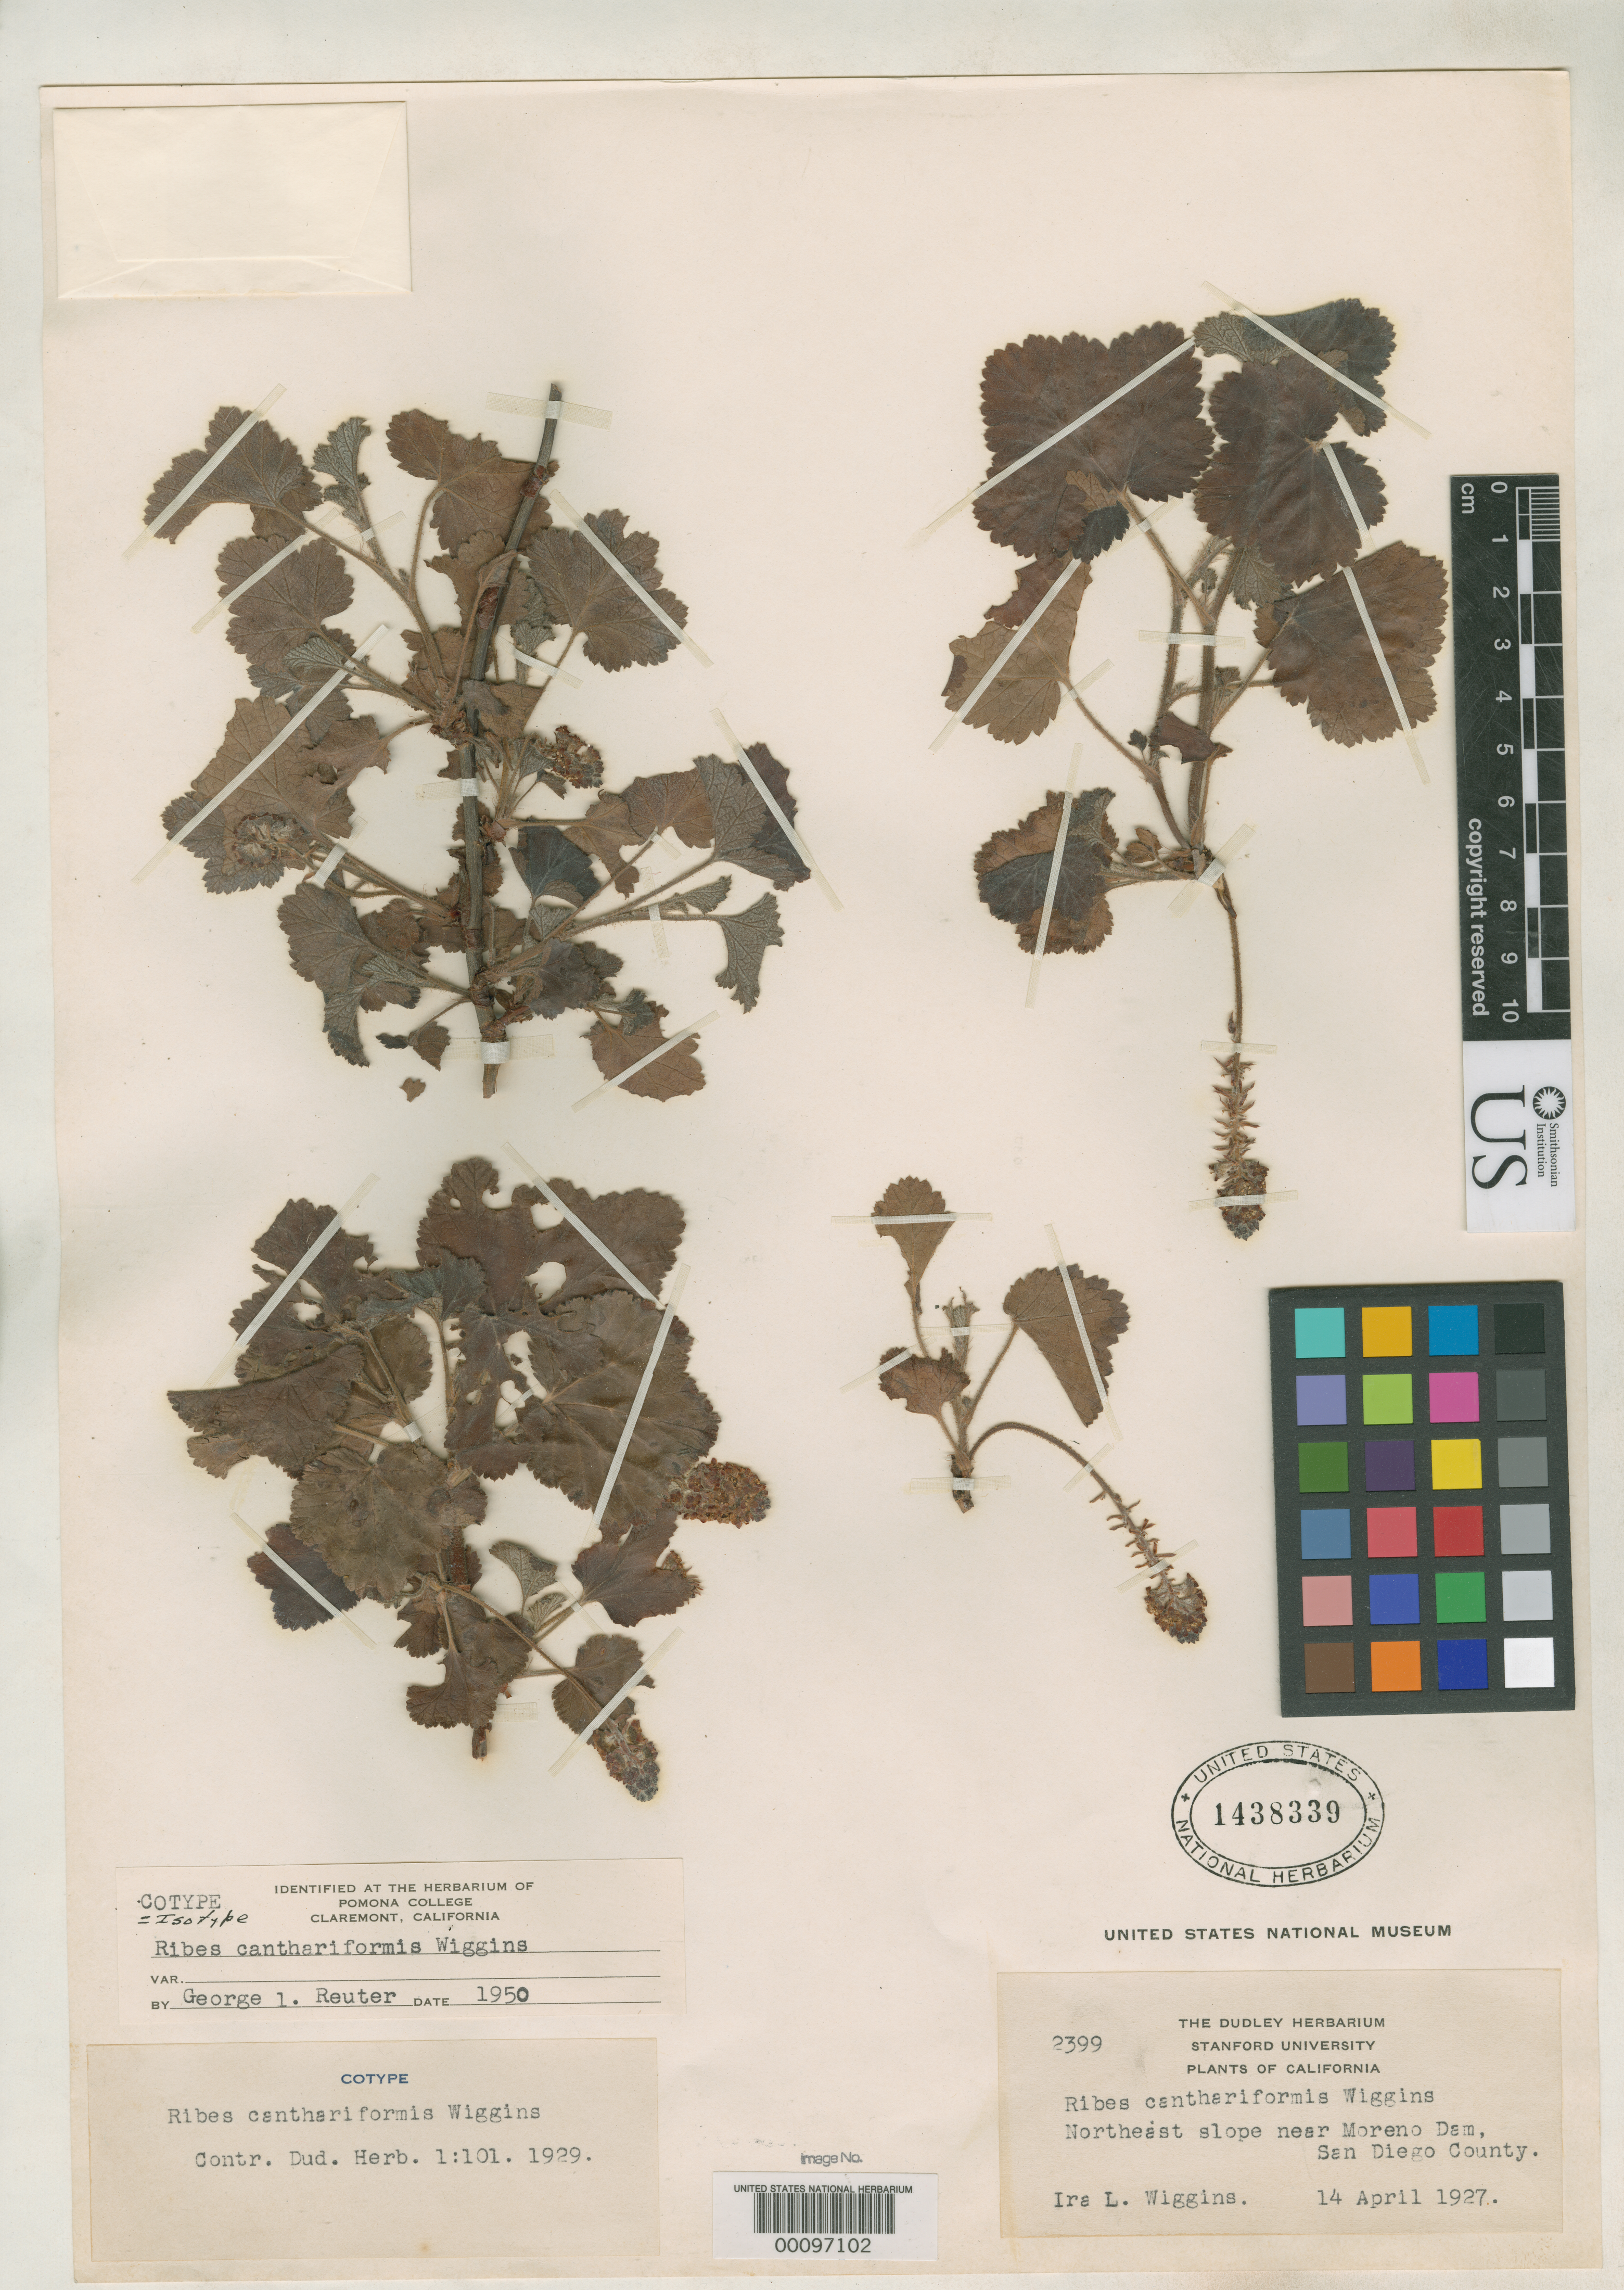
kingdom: Plantae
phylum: Tracheophyta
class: Magnoliopsida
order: Saxifragales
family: Grossulariaceae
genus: Ribes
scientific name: Ribes canthariforme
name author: Wiggins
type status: Isotype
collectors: I. L. Wiggins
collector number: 2399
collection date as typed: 14 Apr 1927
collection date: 1927-04-14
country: United States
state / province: California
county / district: San Diego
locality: Near Moreno Dum.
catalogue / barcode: US 1438339